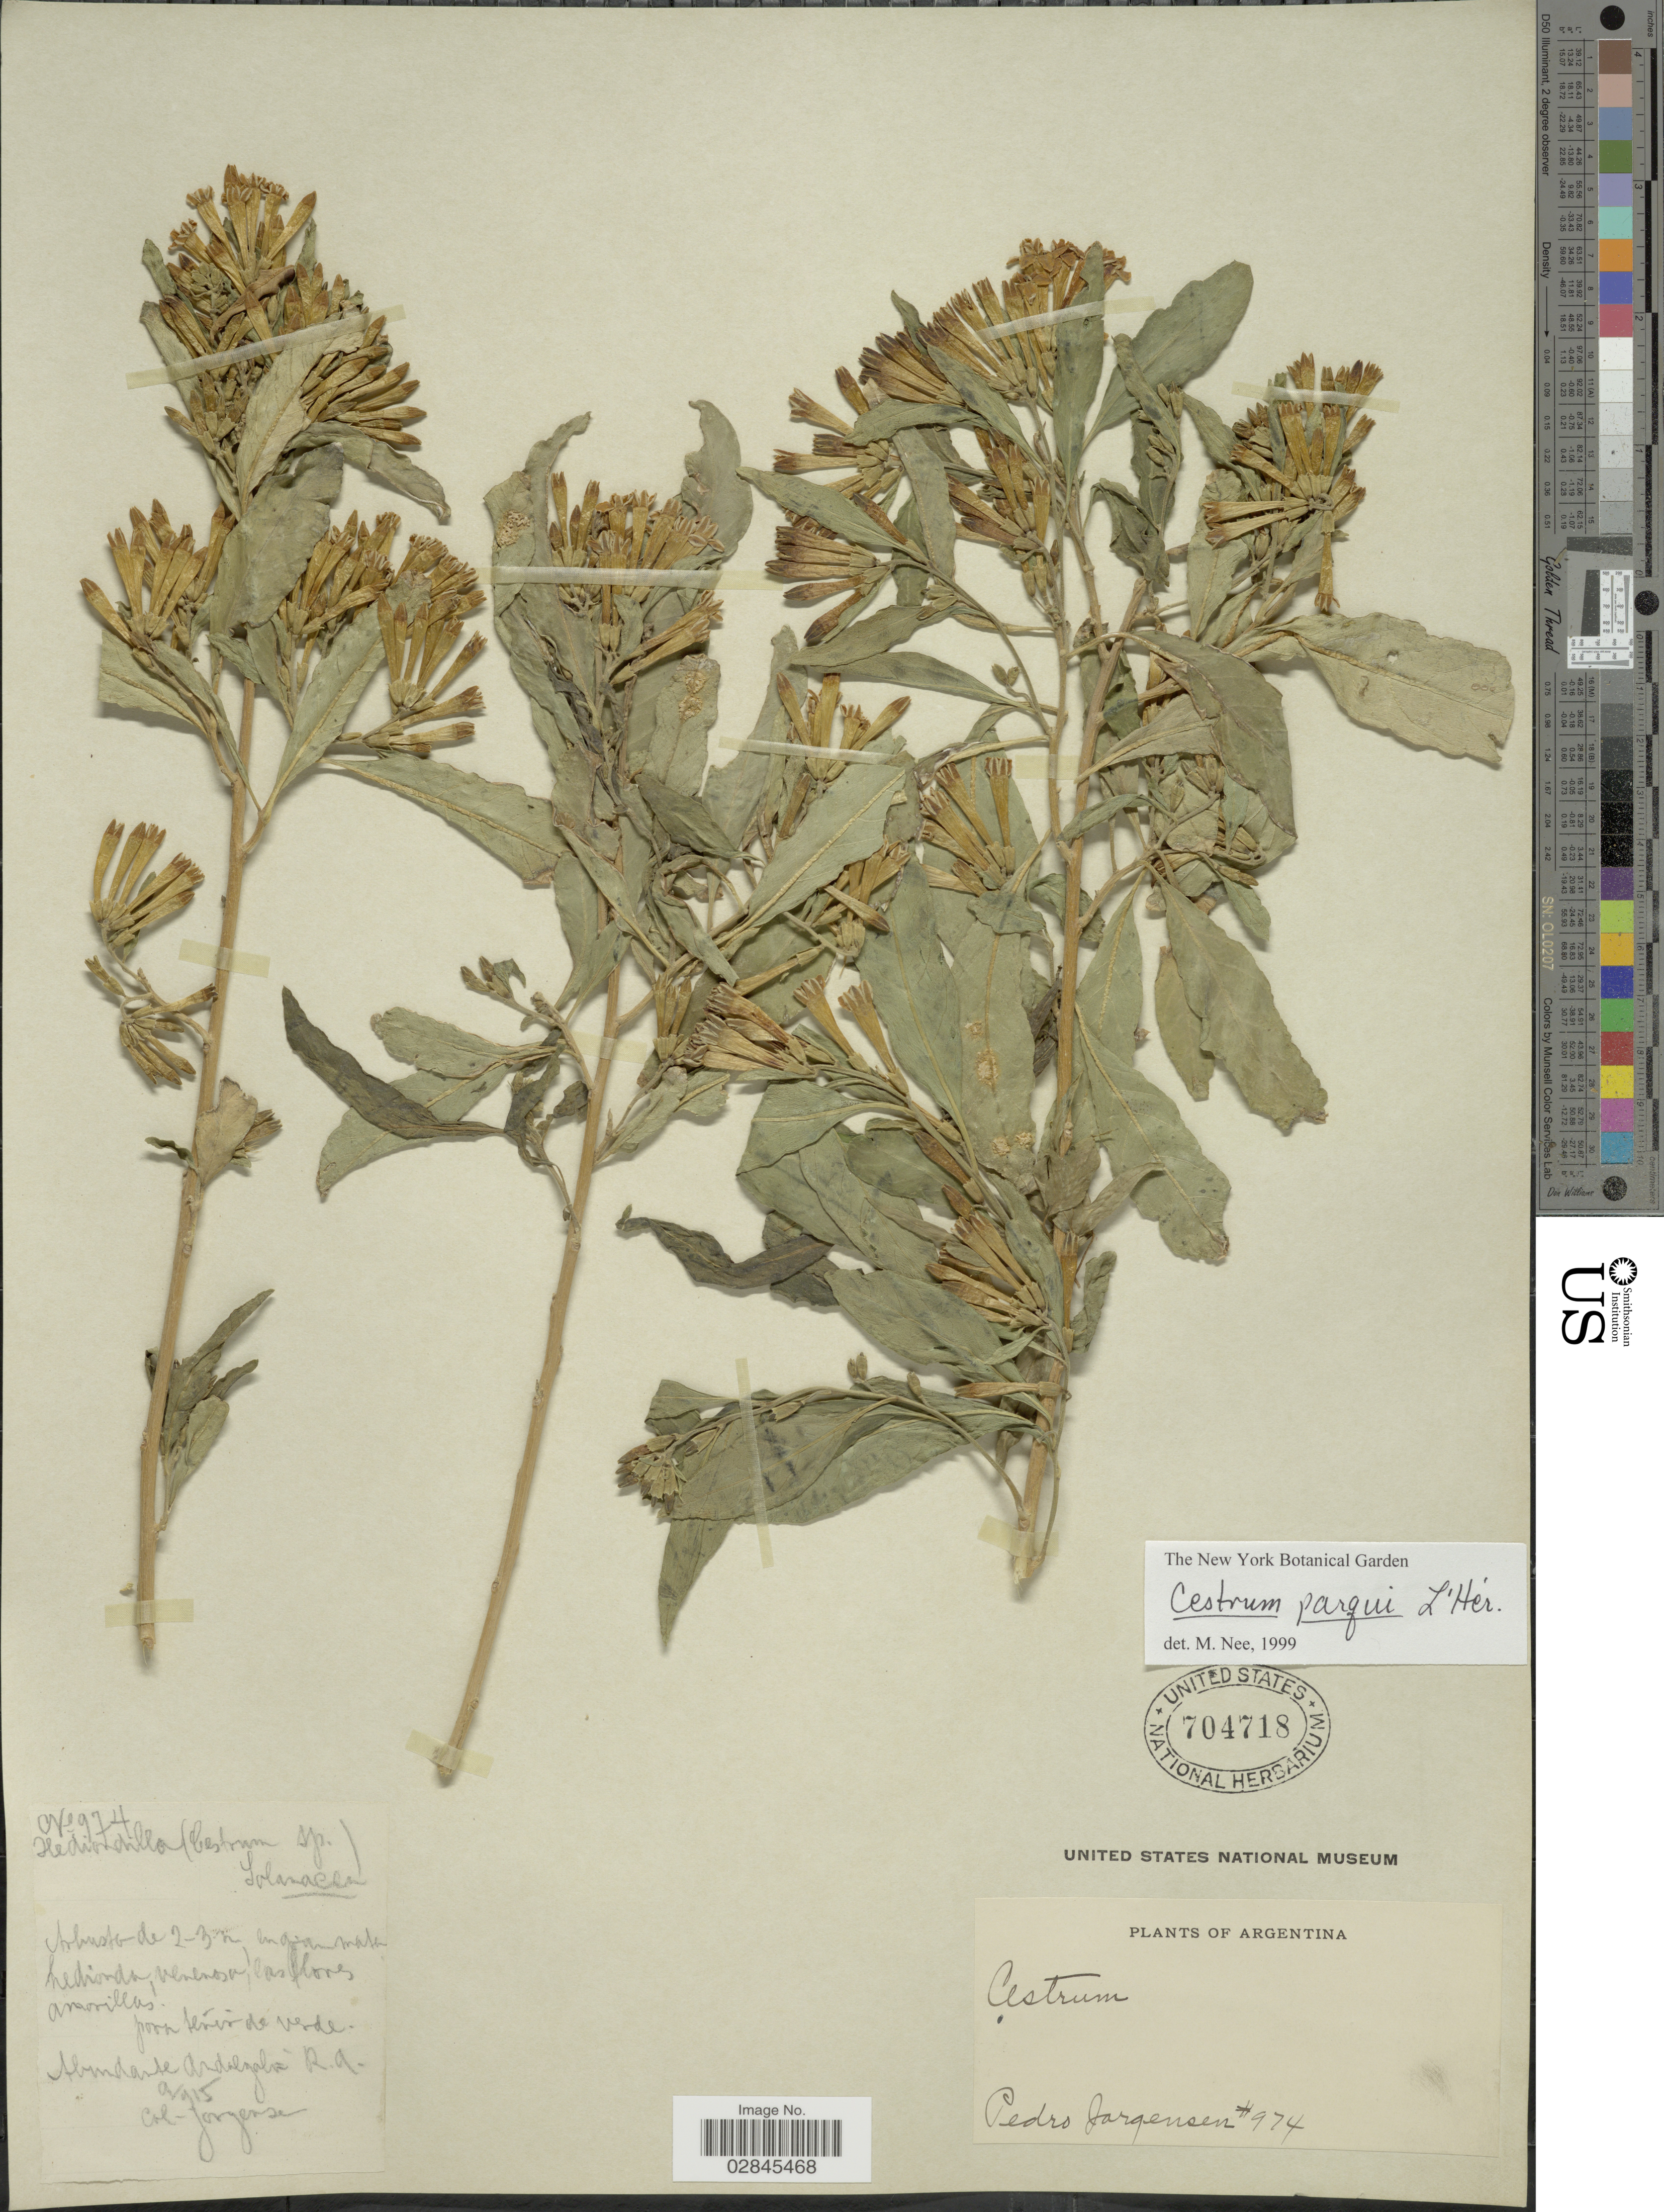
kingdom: Plantae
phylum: Tracheophyta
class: Magnoliopsida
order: Solanales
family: Solanaceae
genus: Cestrum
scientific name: Cestrum parqui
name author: L'Hér.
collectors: P. Jörgensen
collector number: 974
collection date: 1915-09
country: Argentina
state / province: Catamarca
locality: Andalgalá R. A.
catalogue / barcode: US 704718